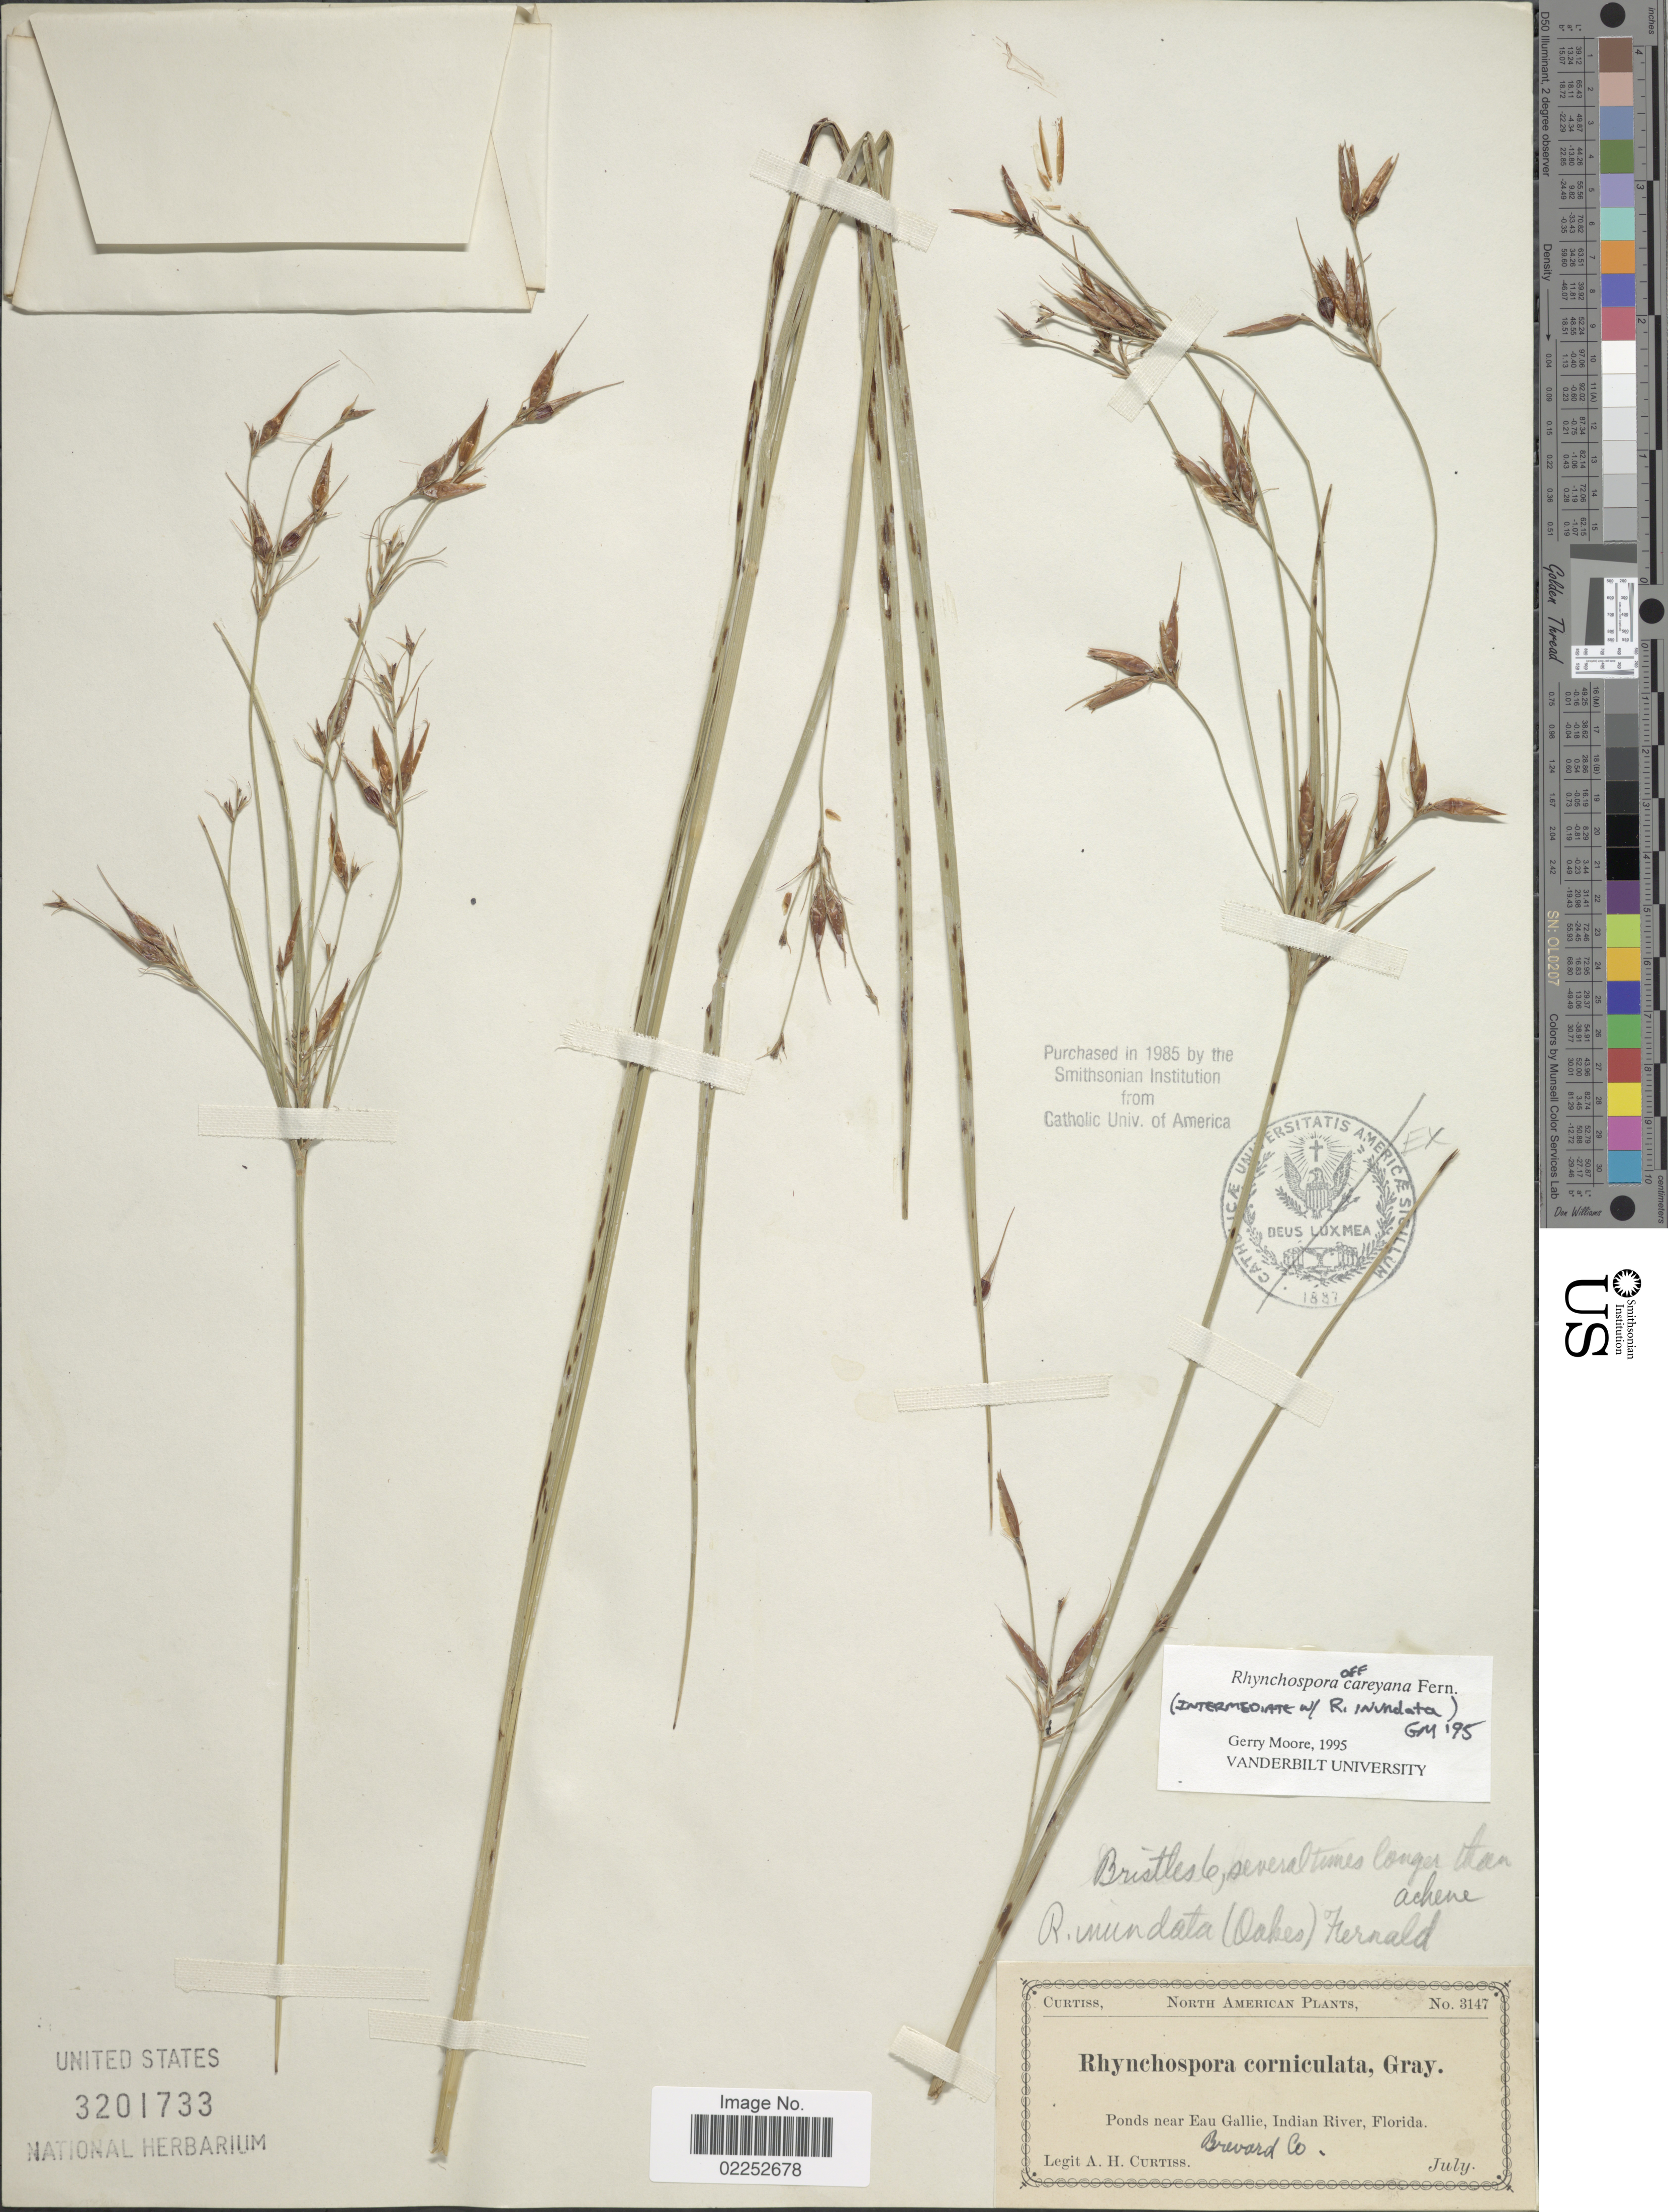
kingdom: Plantae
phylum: Tracheophyta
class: Liliopsida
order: Poales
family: Cyperaceae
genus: Rhynchospora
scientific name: Rhynchospora careyana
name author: Fernald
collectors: A. H. Curtiss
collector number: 3147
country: United States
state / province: Florida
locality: Ponds near Eau Gallie, Indian River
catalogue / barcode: US 3201733